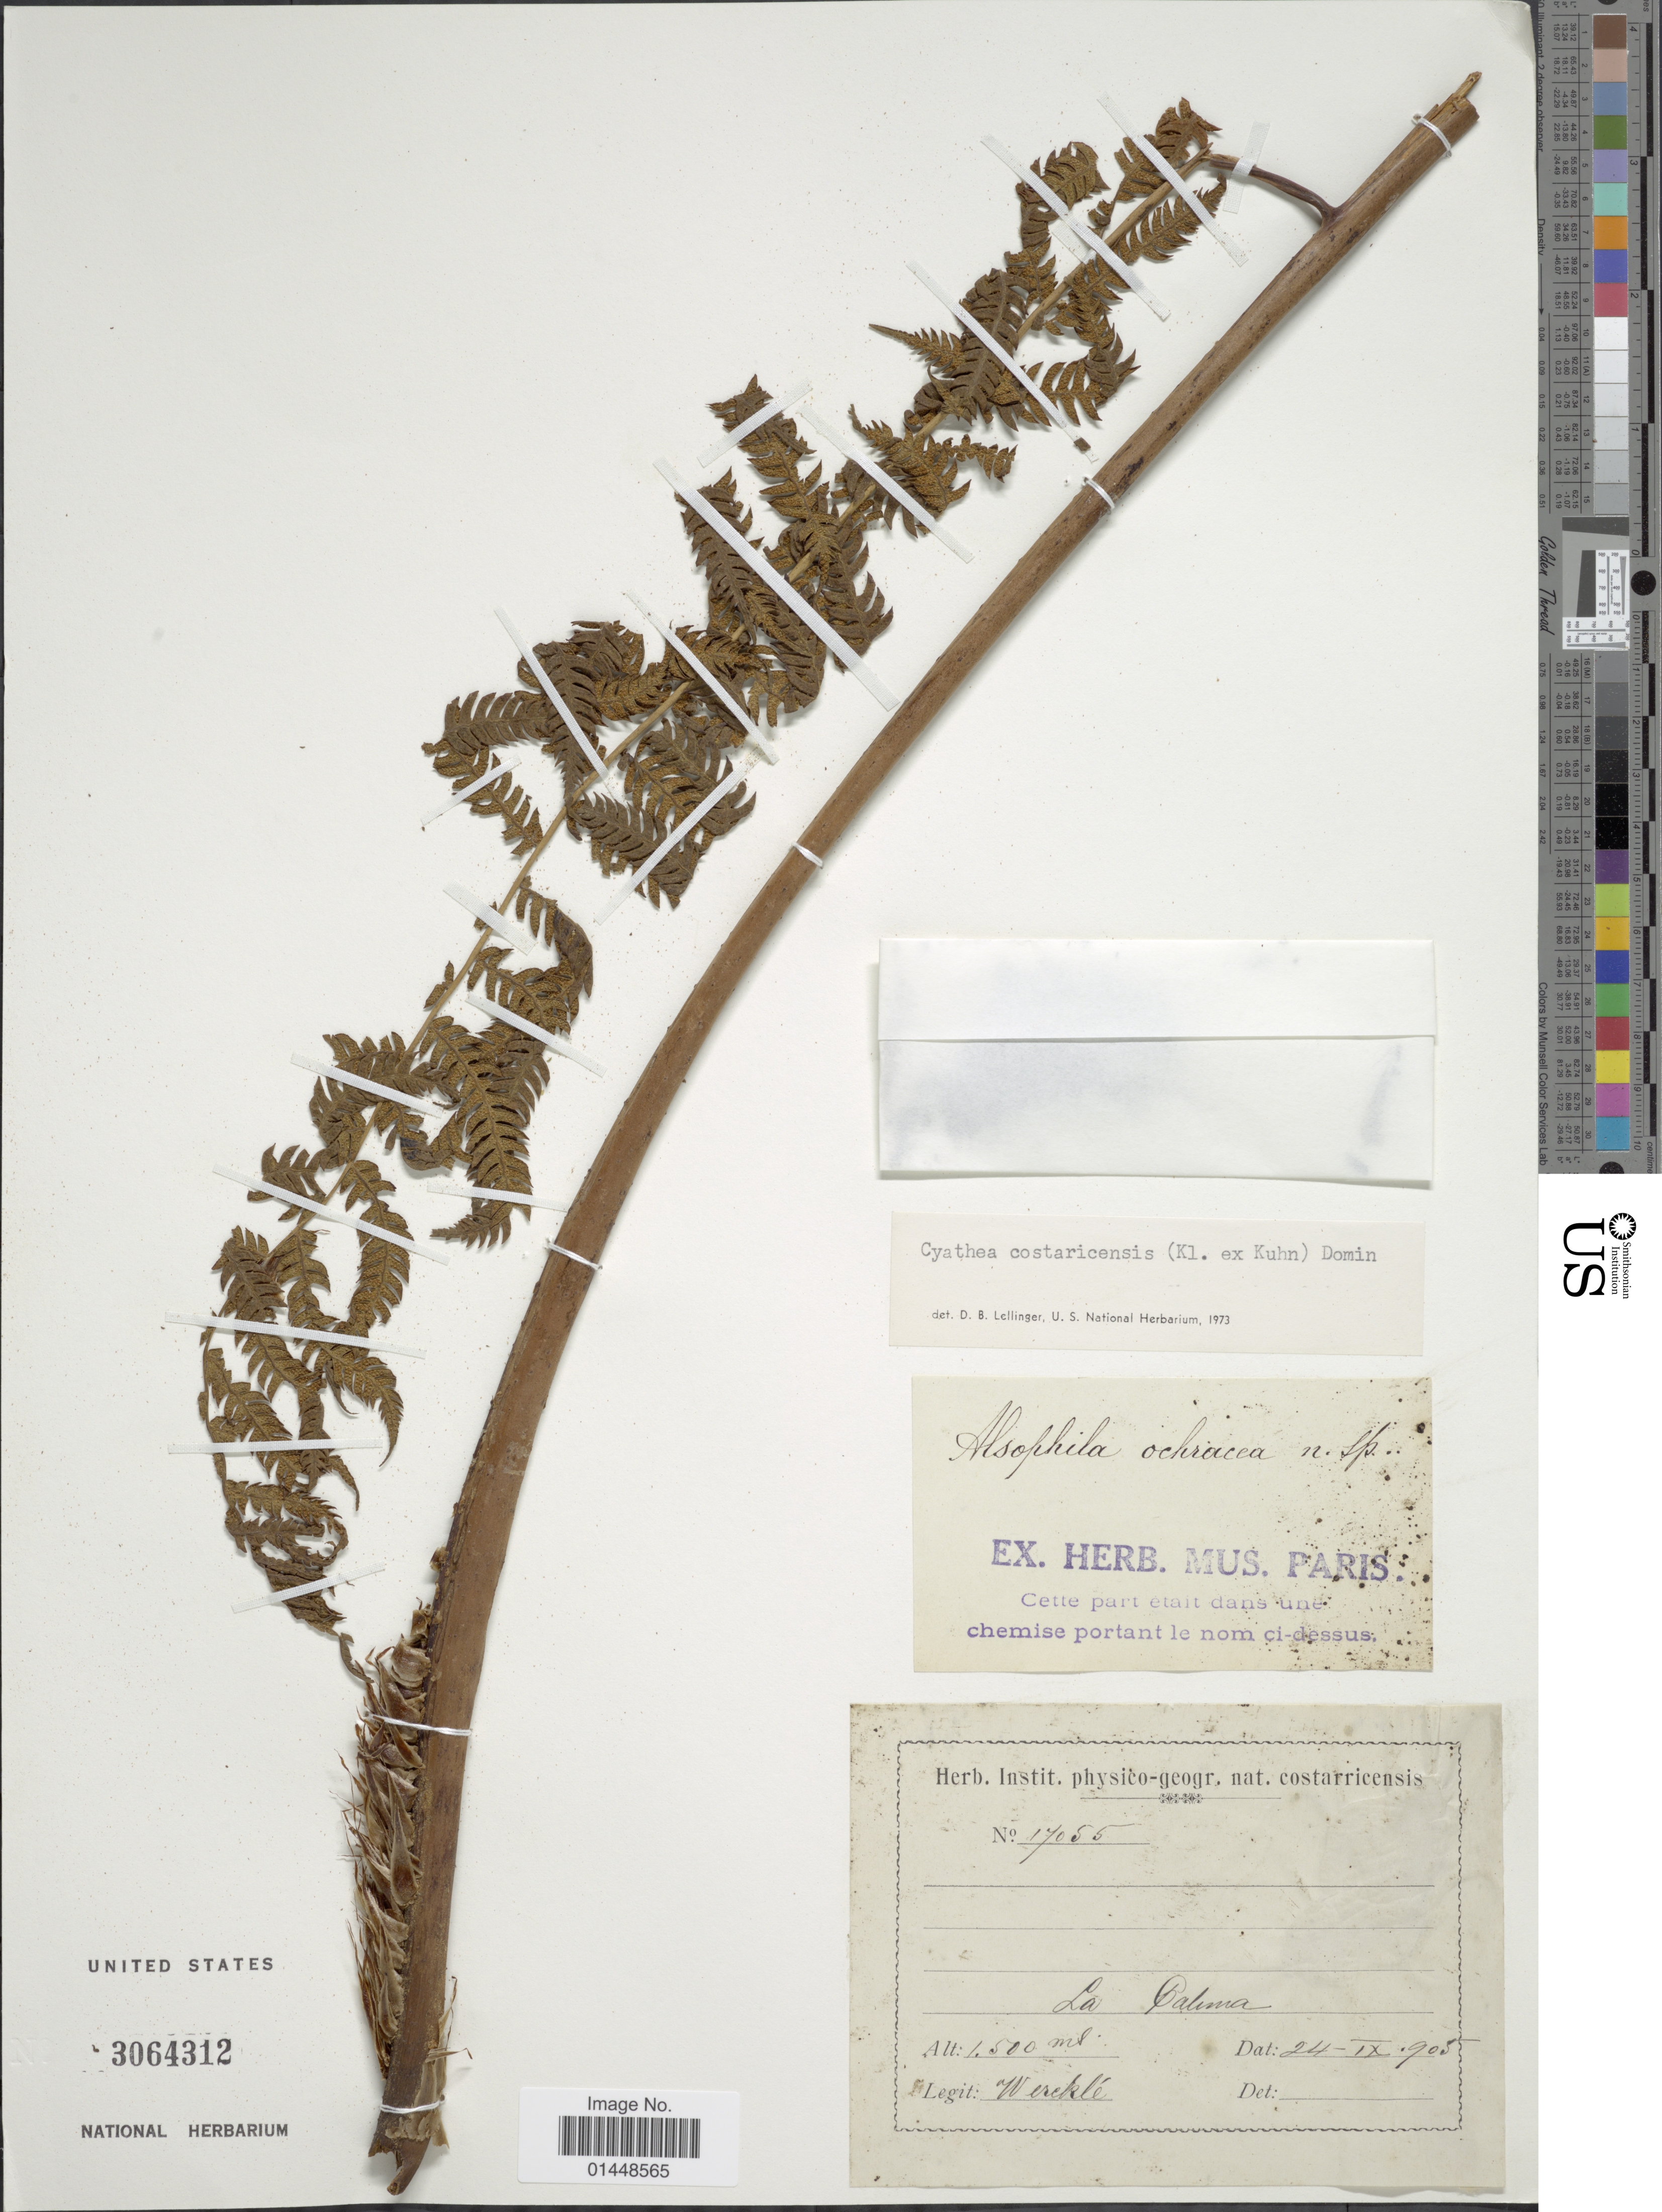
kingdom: Plantae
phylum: Tracheophyta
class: Polypodiopsida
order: Cyatheales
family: Cyatheaceae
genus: Cyathea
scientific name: Cyathea costaricensis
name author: (Kuhn) Domin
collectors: Wercklé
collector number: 17055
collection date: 1905-09-24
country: Spain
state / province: Canarias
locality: La Palma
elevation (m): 1500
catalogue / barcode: US 3064312